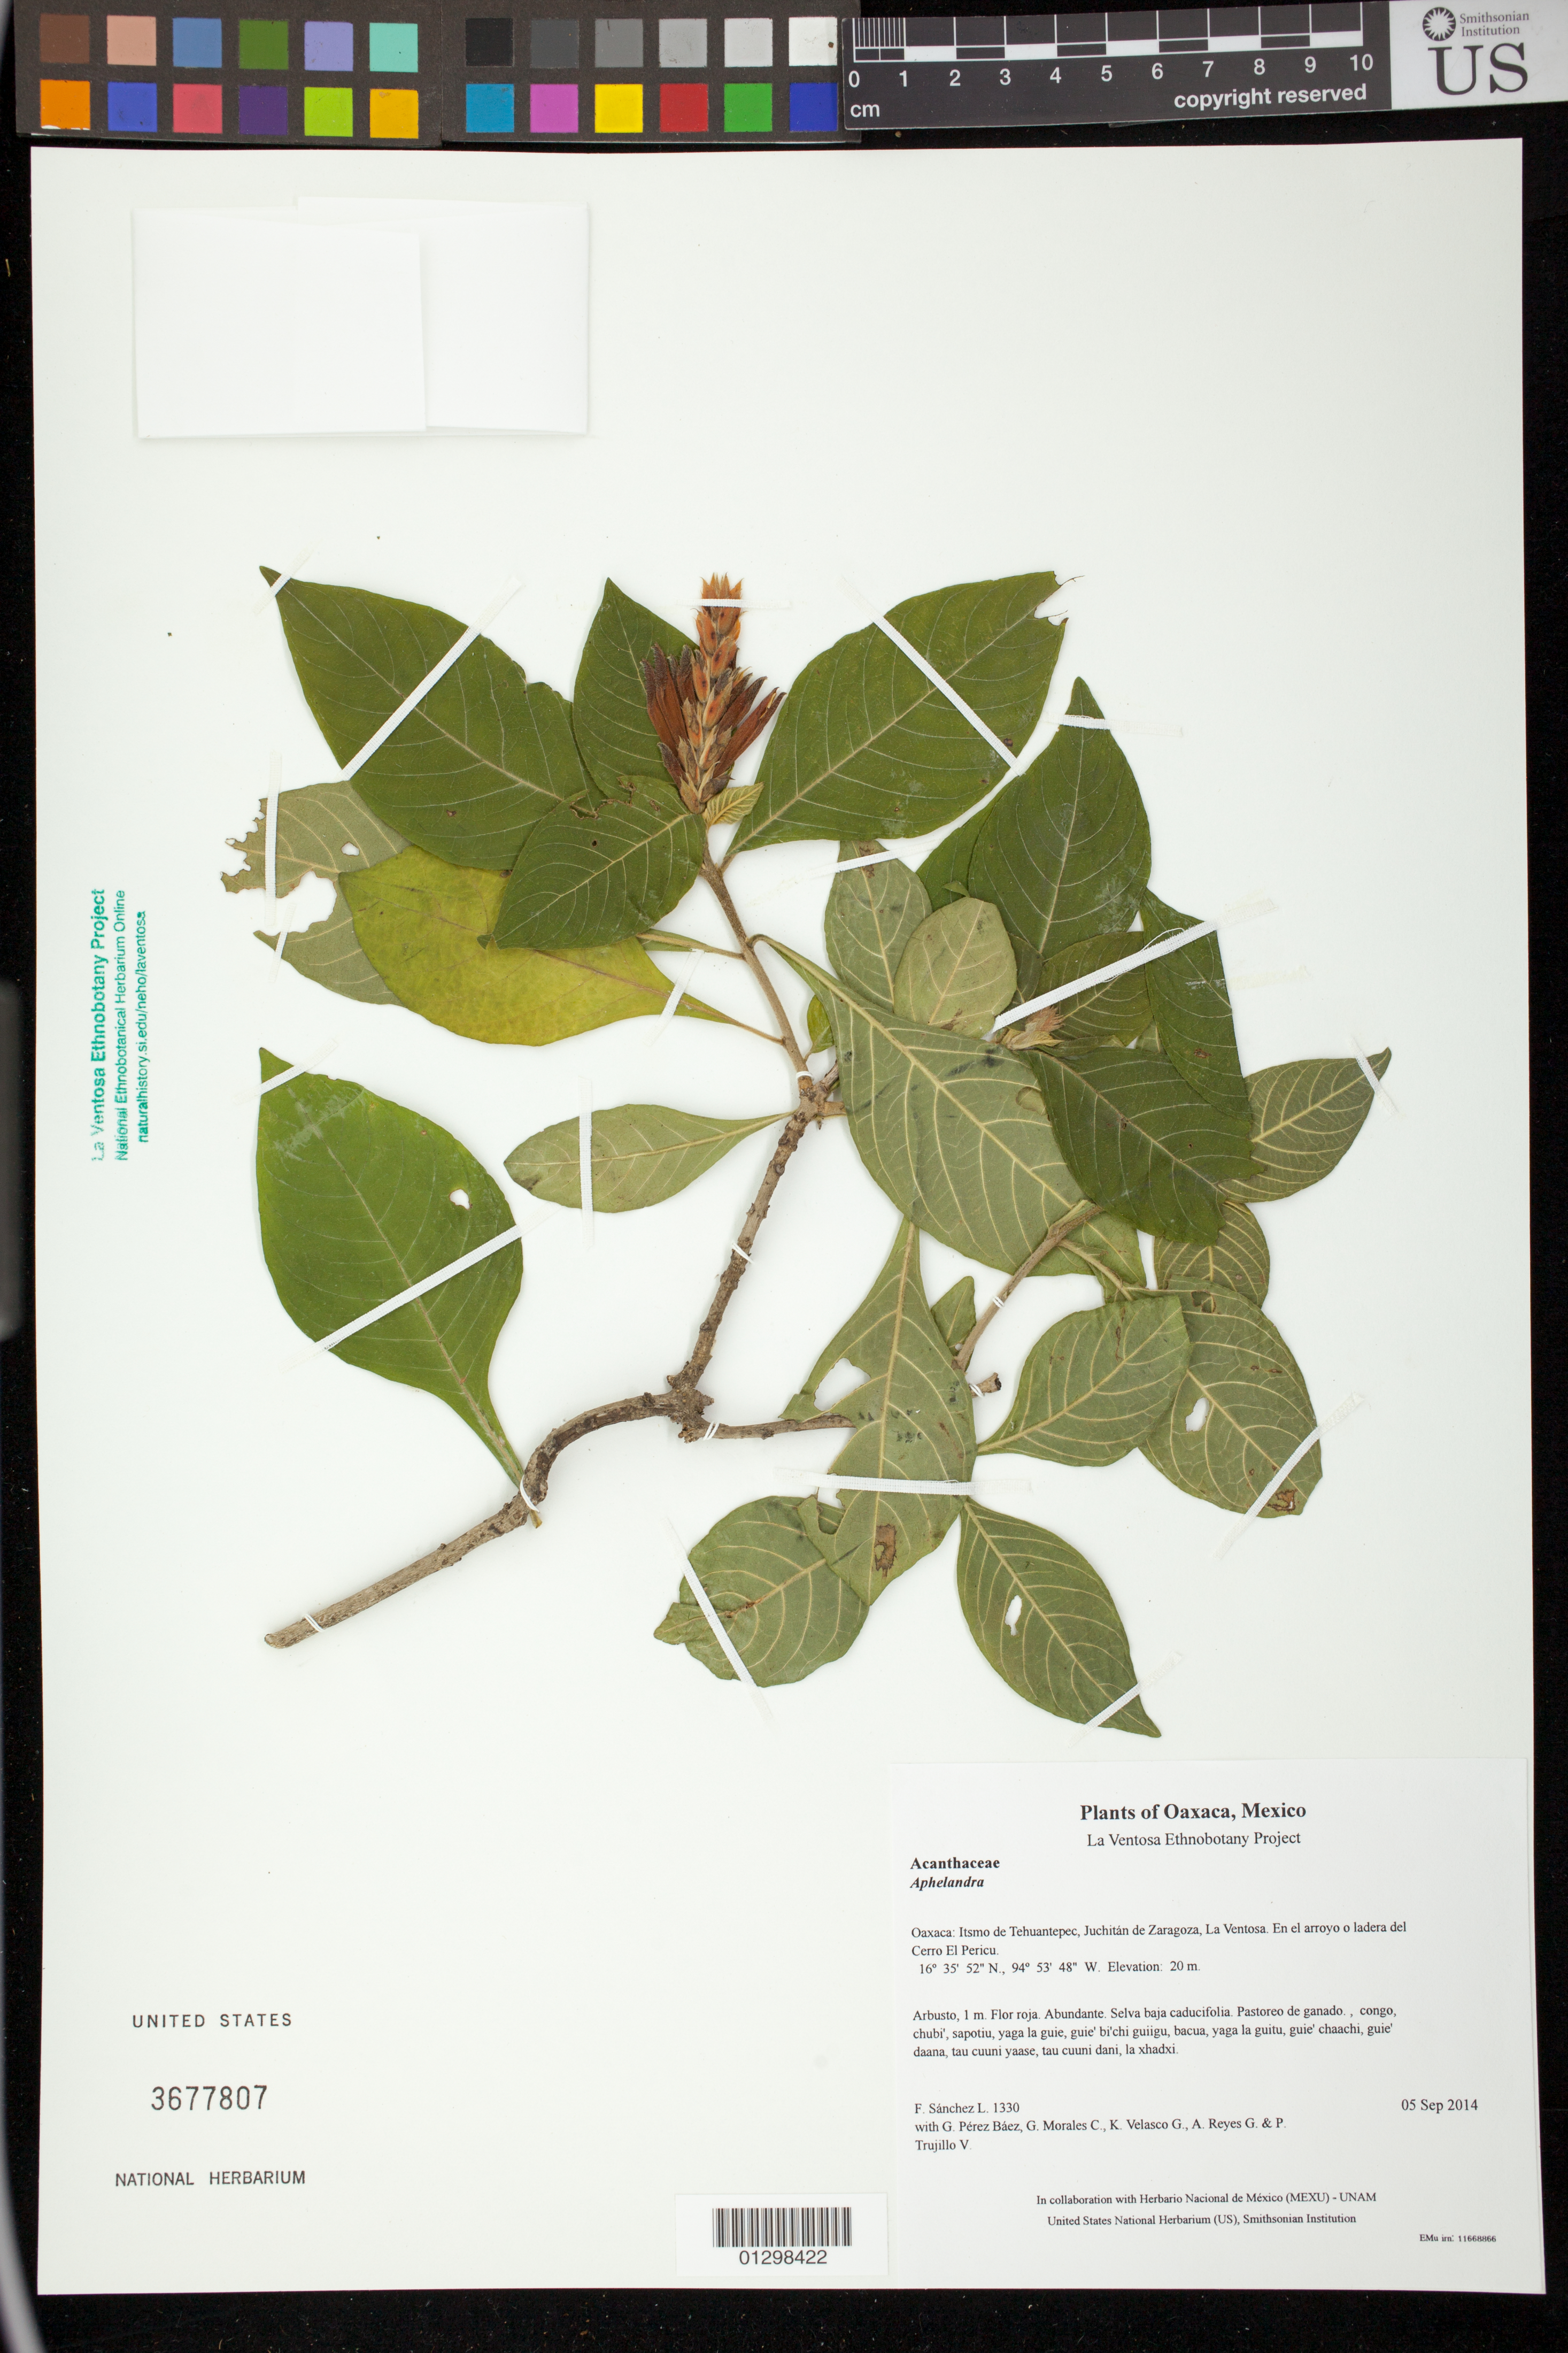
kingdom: Plantae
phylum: Tracheophyta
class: Magnoliopsida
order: Lamiales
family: Acanthaceae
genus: Aphelandra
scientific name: Aphelandra scabra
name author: (Vahl) Sm.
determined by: Velasco G., Kenia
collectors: F. Sánchez L., G. Pérez Báez, G. Morales C., K. Velasco G., A. Reyes G. & P. Trujillo V.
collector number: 1330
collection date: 2014-09-05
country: Mexico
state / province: Oaxaca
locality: Itsmo de Tehuantepec, Juchitán de Zaragoza, La Ventosa. En el arroyo o ladera del Cerro El Pericu.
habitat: Selva baja caducifolia. Pastoreo de ganado.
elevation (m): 20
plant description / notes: MEXU, US; Yaga bandaga. 1 m. Guie' naxiña'. Stale.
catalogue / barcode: US 3677807